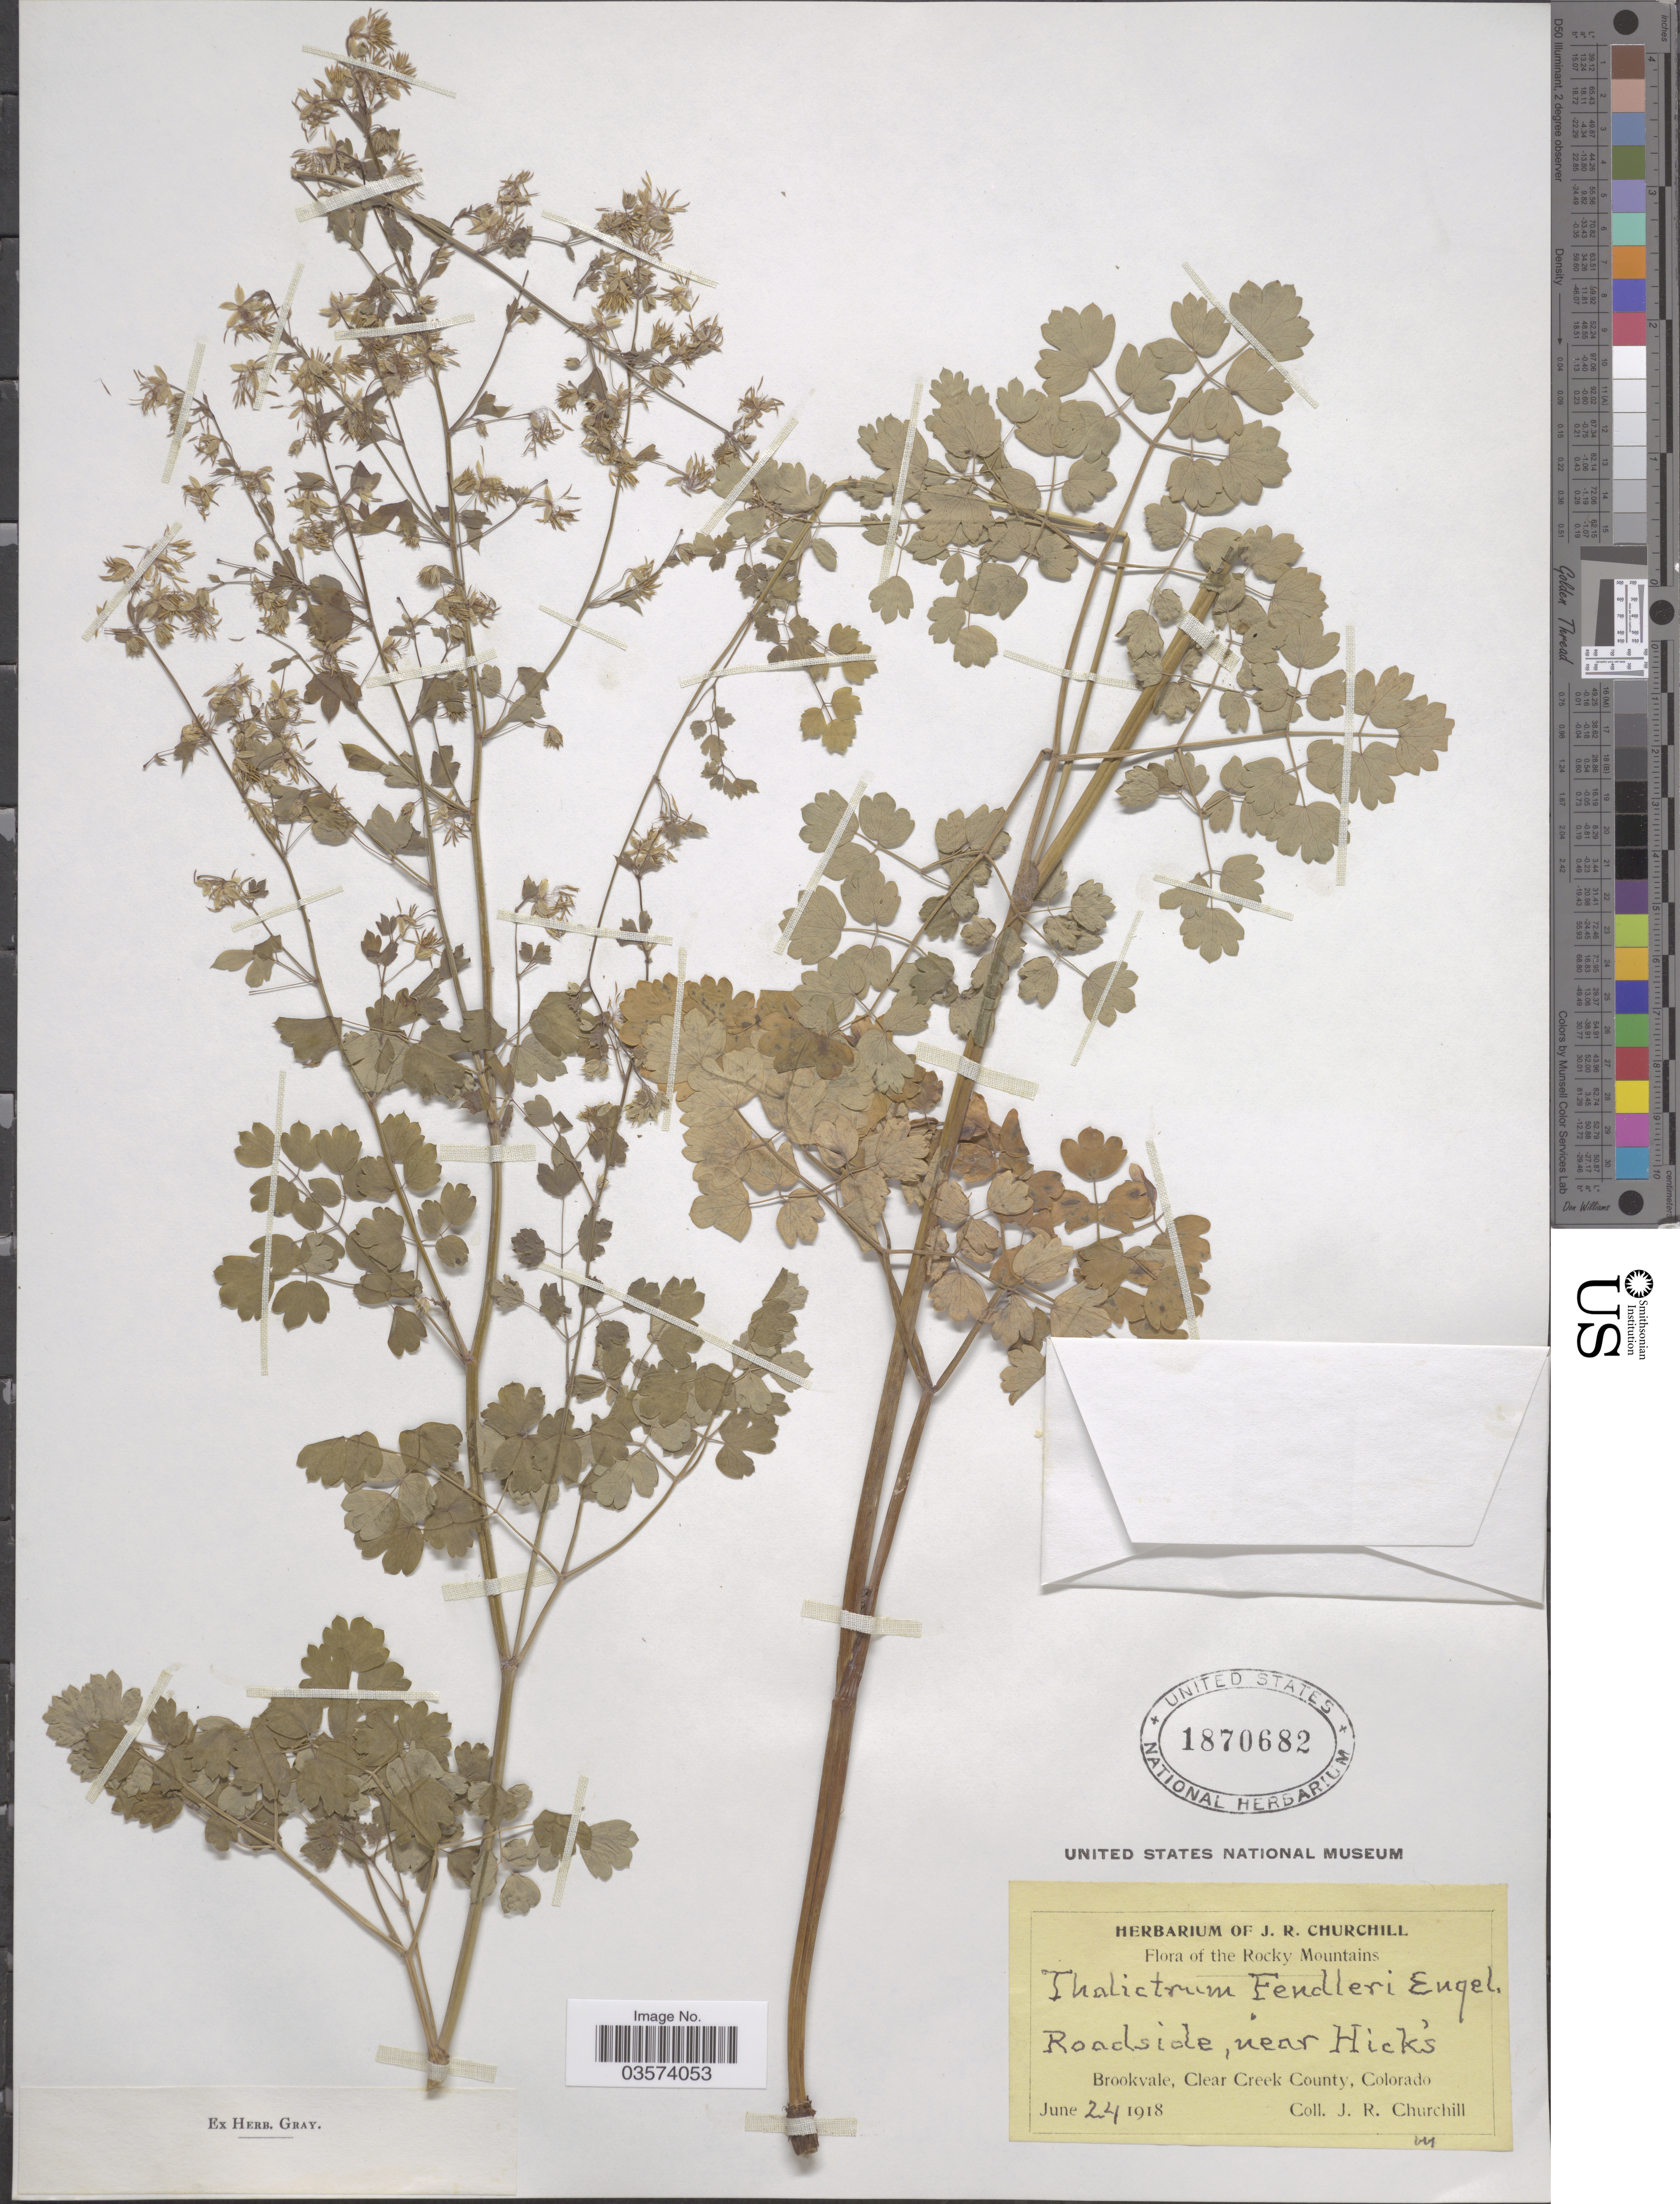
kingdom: Plantae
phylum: Tracheophyta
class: Magnoliopsida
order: Ranunculales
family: Ranunculaceae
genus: Thalictrum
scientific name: Thalictrum fendleri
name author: Engelm. ex A. Gray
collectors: J. Churchill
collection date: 1918-06-24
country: United States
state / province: Colorado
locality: The Rocky Mountains. Roadside, near Hicks. Brookvale, Clear Creek County.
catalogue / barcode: US 1870682